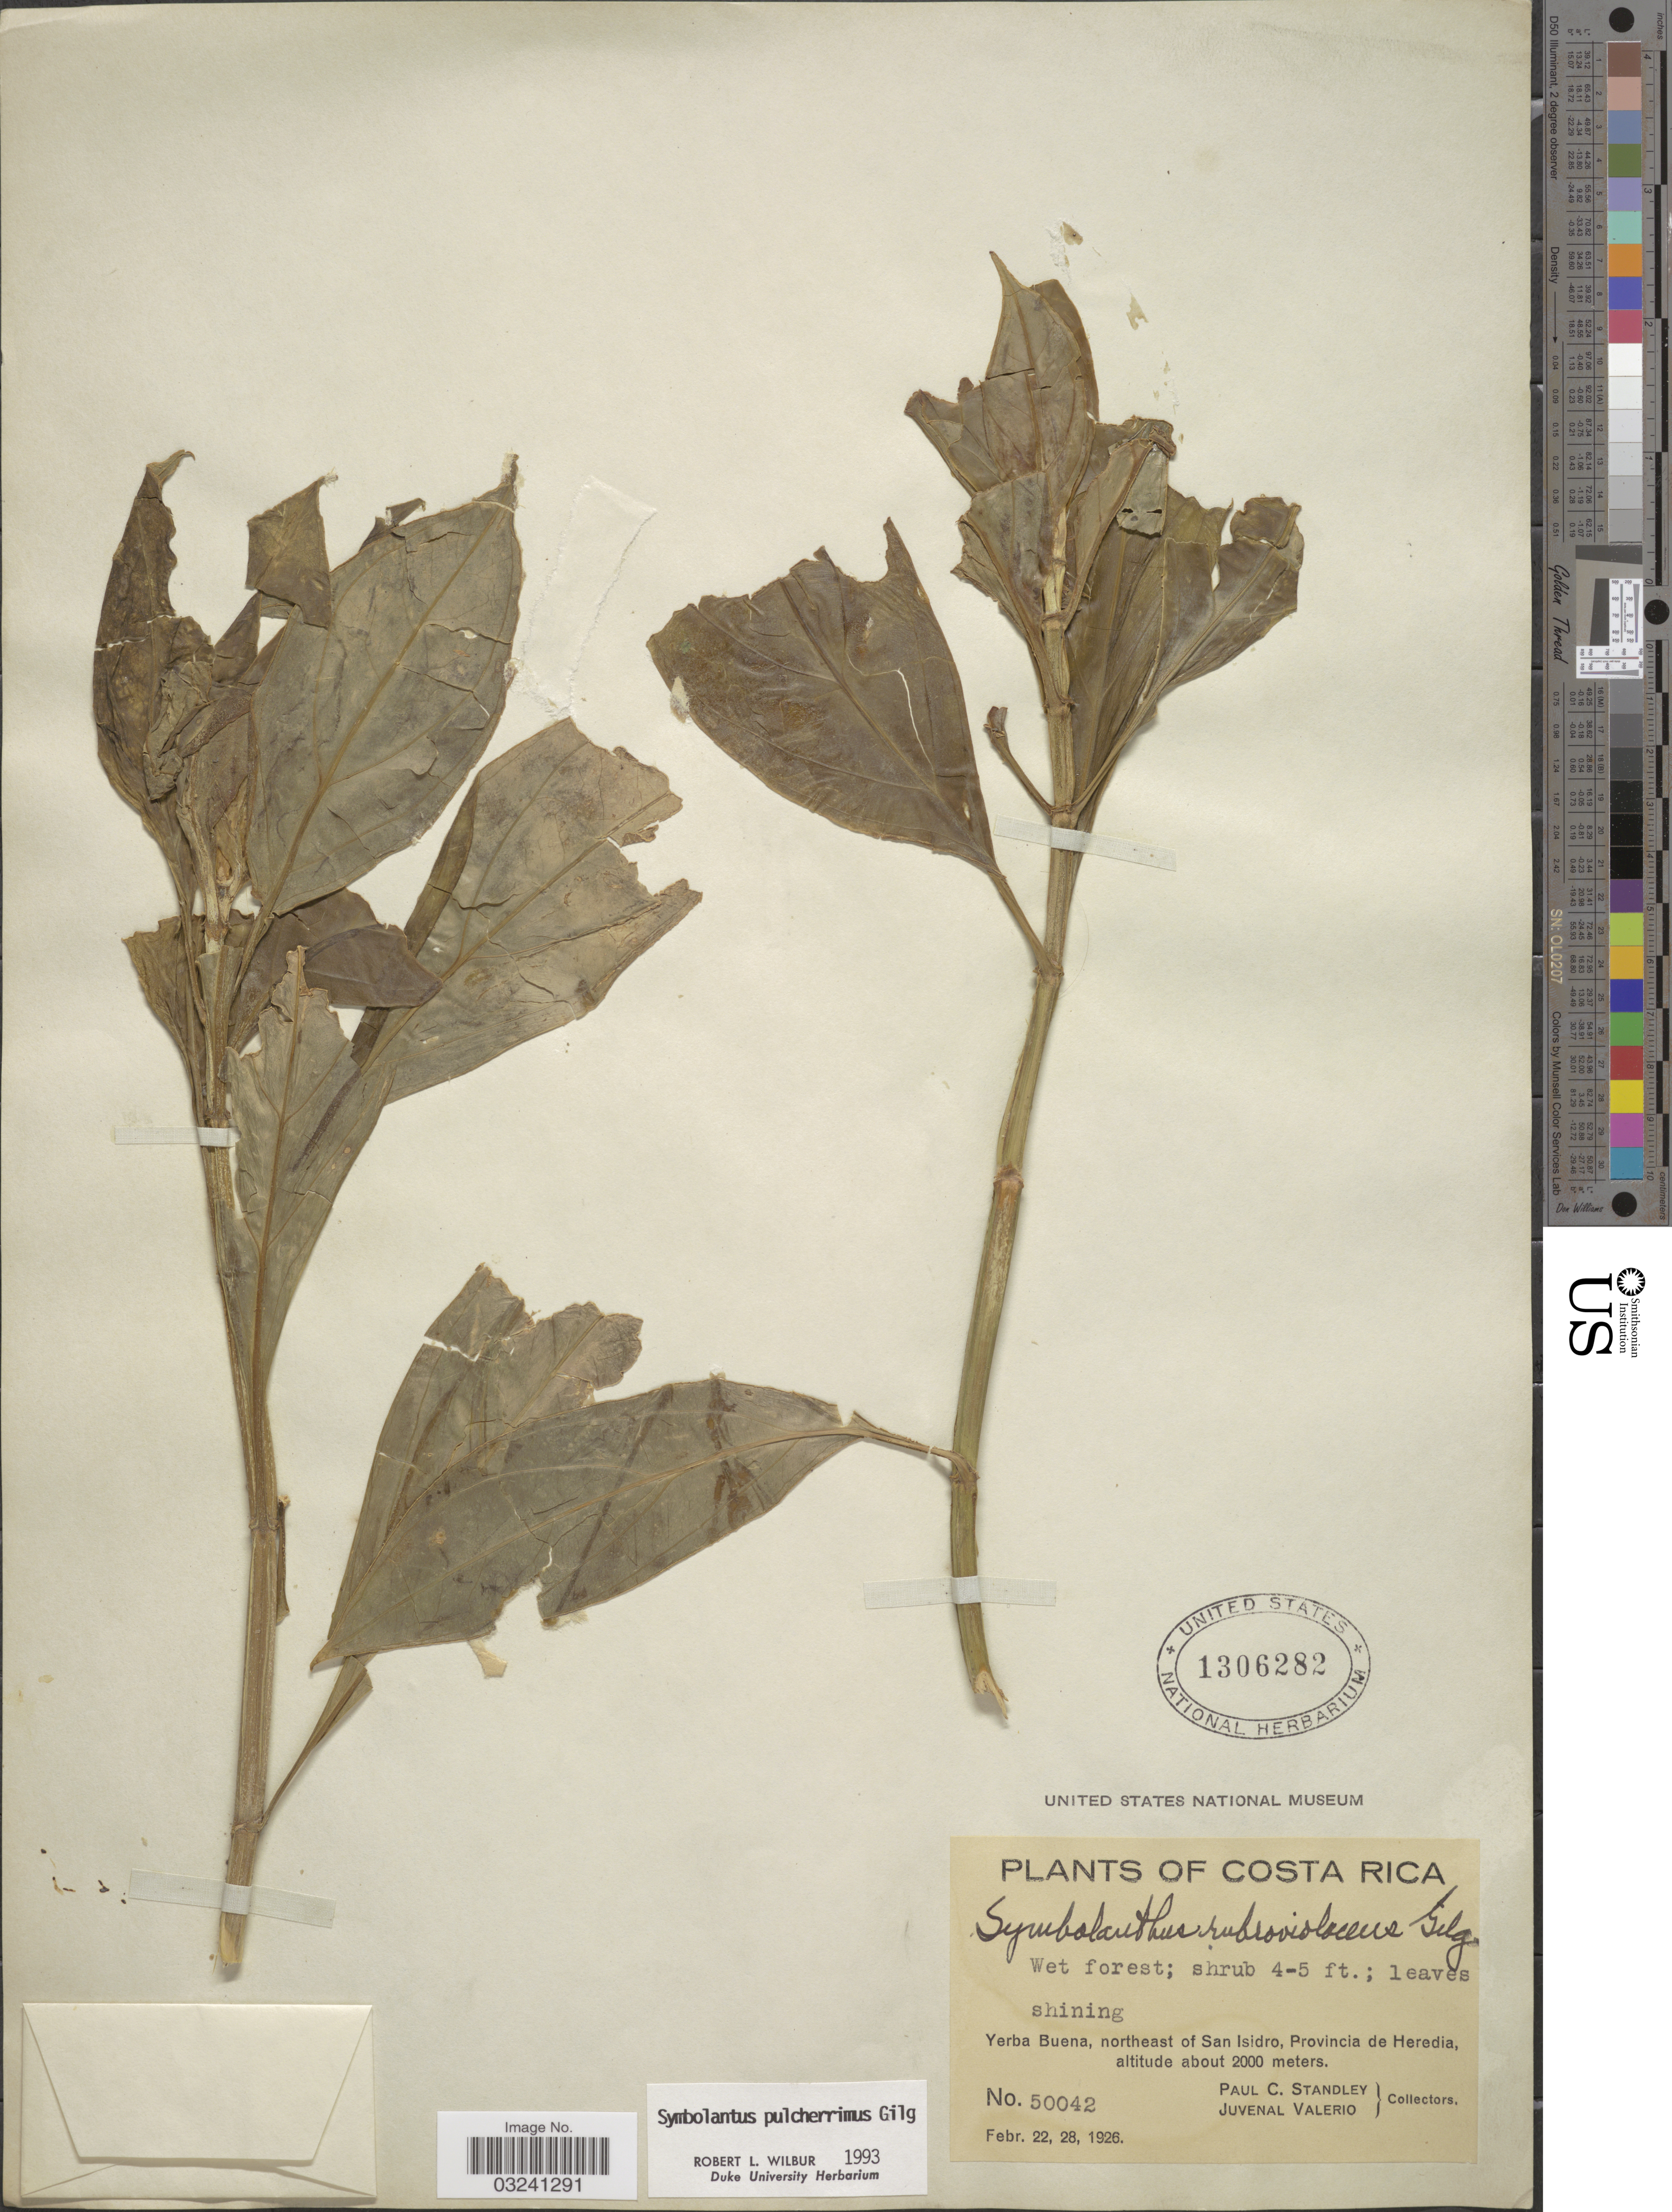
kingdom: Plantae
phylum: Tracheophyta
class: Magnoliopsida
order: Gentianales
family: Gentianaceae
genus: Symbolanthus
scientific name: Symbolanthus pulcherrimus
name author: Gilg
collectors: P. C. Standley & J. Valerio R.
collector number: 50042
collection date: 1926-02-22/1926-02-28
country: Costa Rica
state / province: Heredia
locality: Yerba Buena, northeast of San Isidro.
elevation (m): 2000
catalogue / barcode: US 1306282